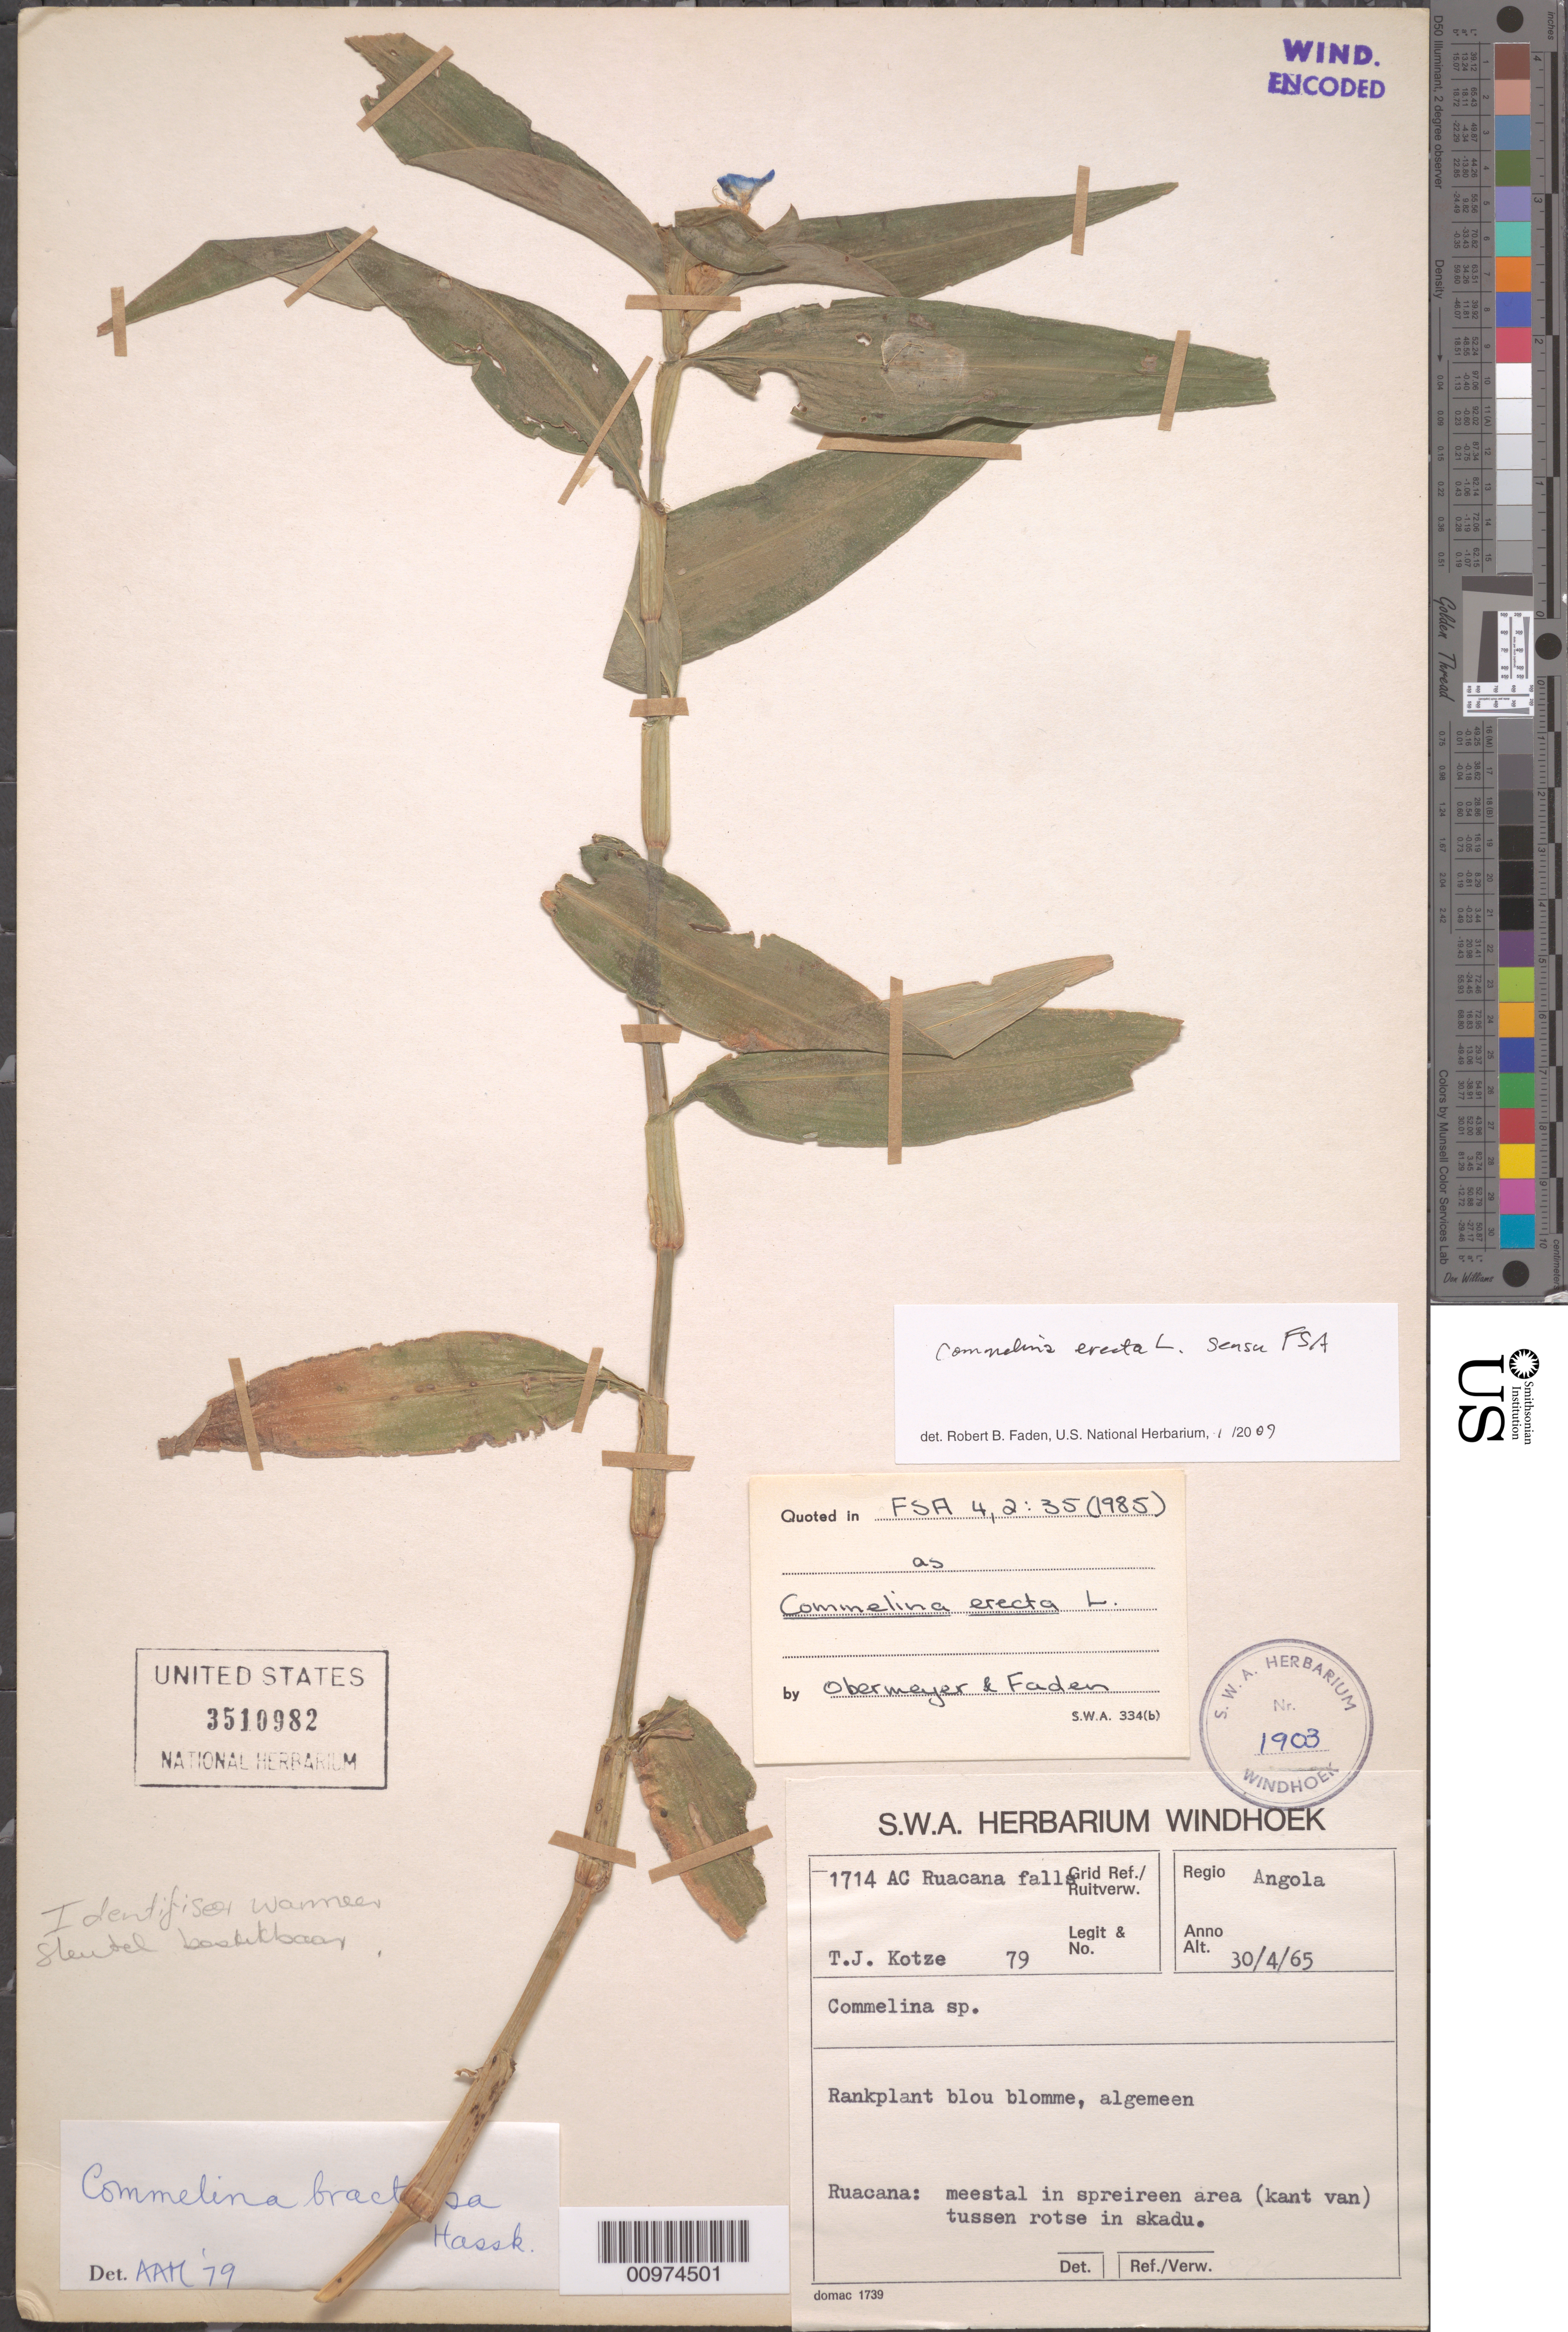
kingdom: Plantae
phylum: Tracheophyta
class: Liliopsida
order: Commelinales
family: Commelinaceae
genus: Commelina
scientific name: Commelina erecta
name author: L.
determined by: Faden, Robert B., (US), Smithsonian Institution - National Museum of Natural History (UNITED STATES)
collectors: T. Kotze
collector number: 79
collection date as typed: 30 Apr 1965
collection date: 1965-04-30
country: Angola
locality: Ruacana falls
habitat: Rankplant blou blomme, algemeen.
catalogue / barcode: US 3510982